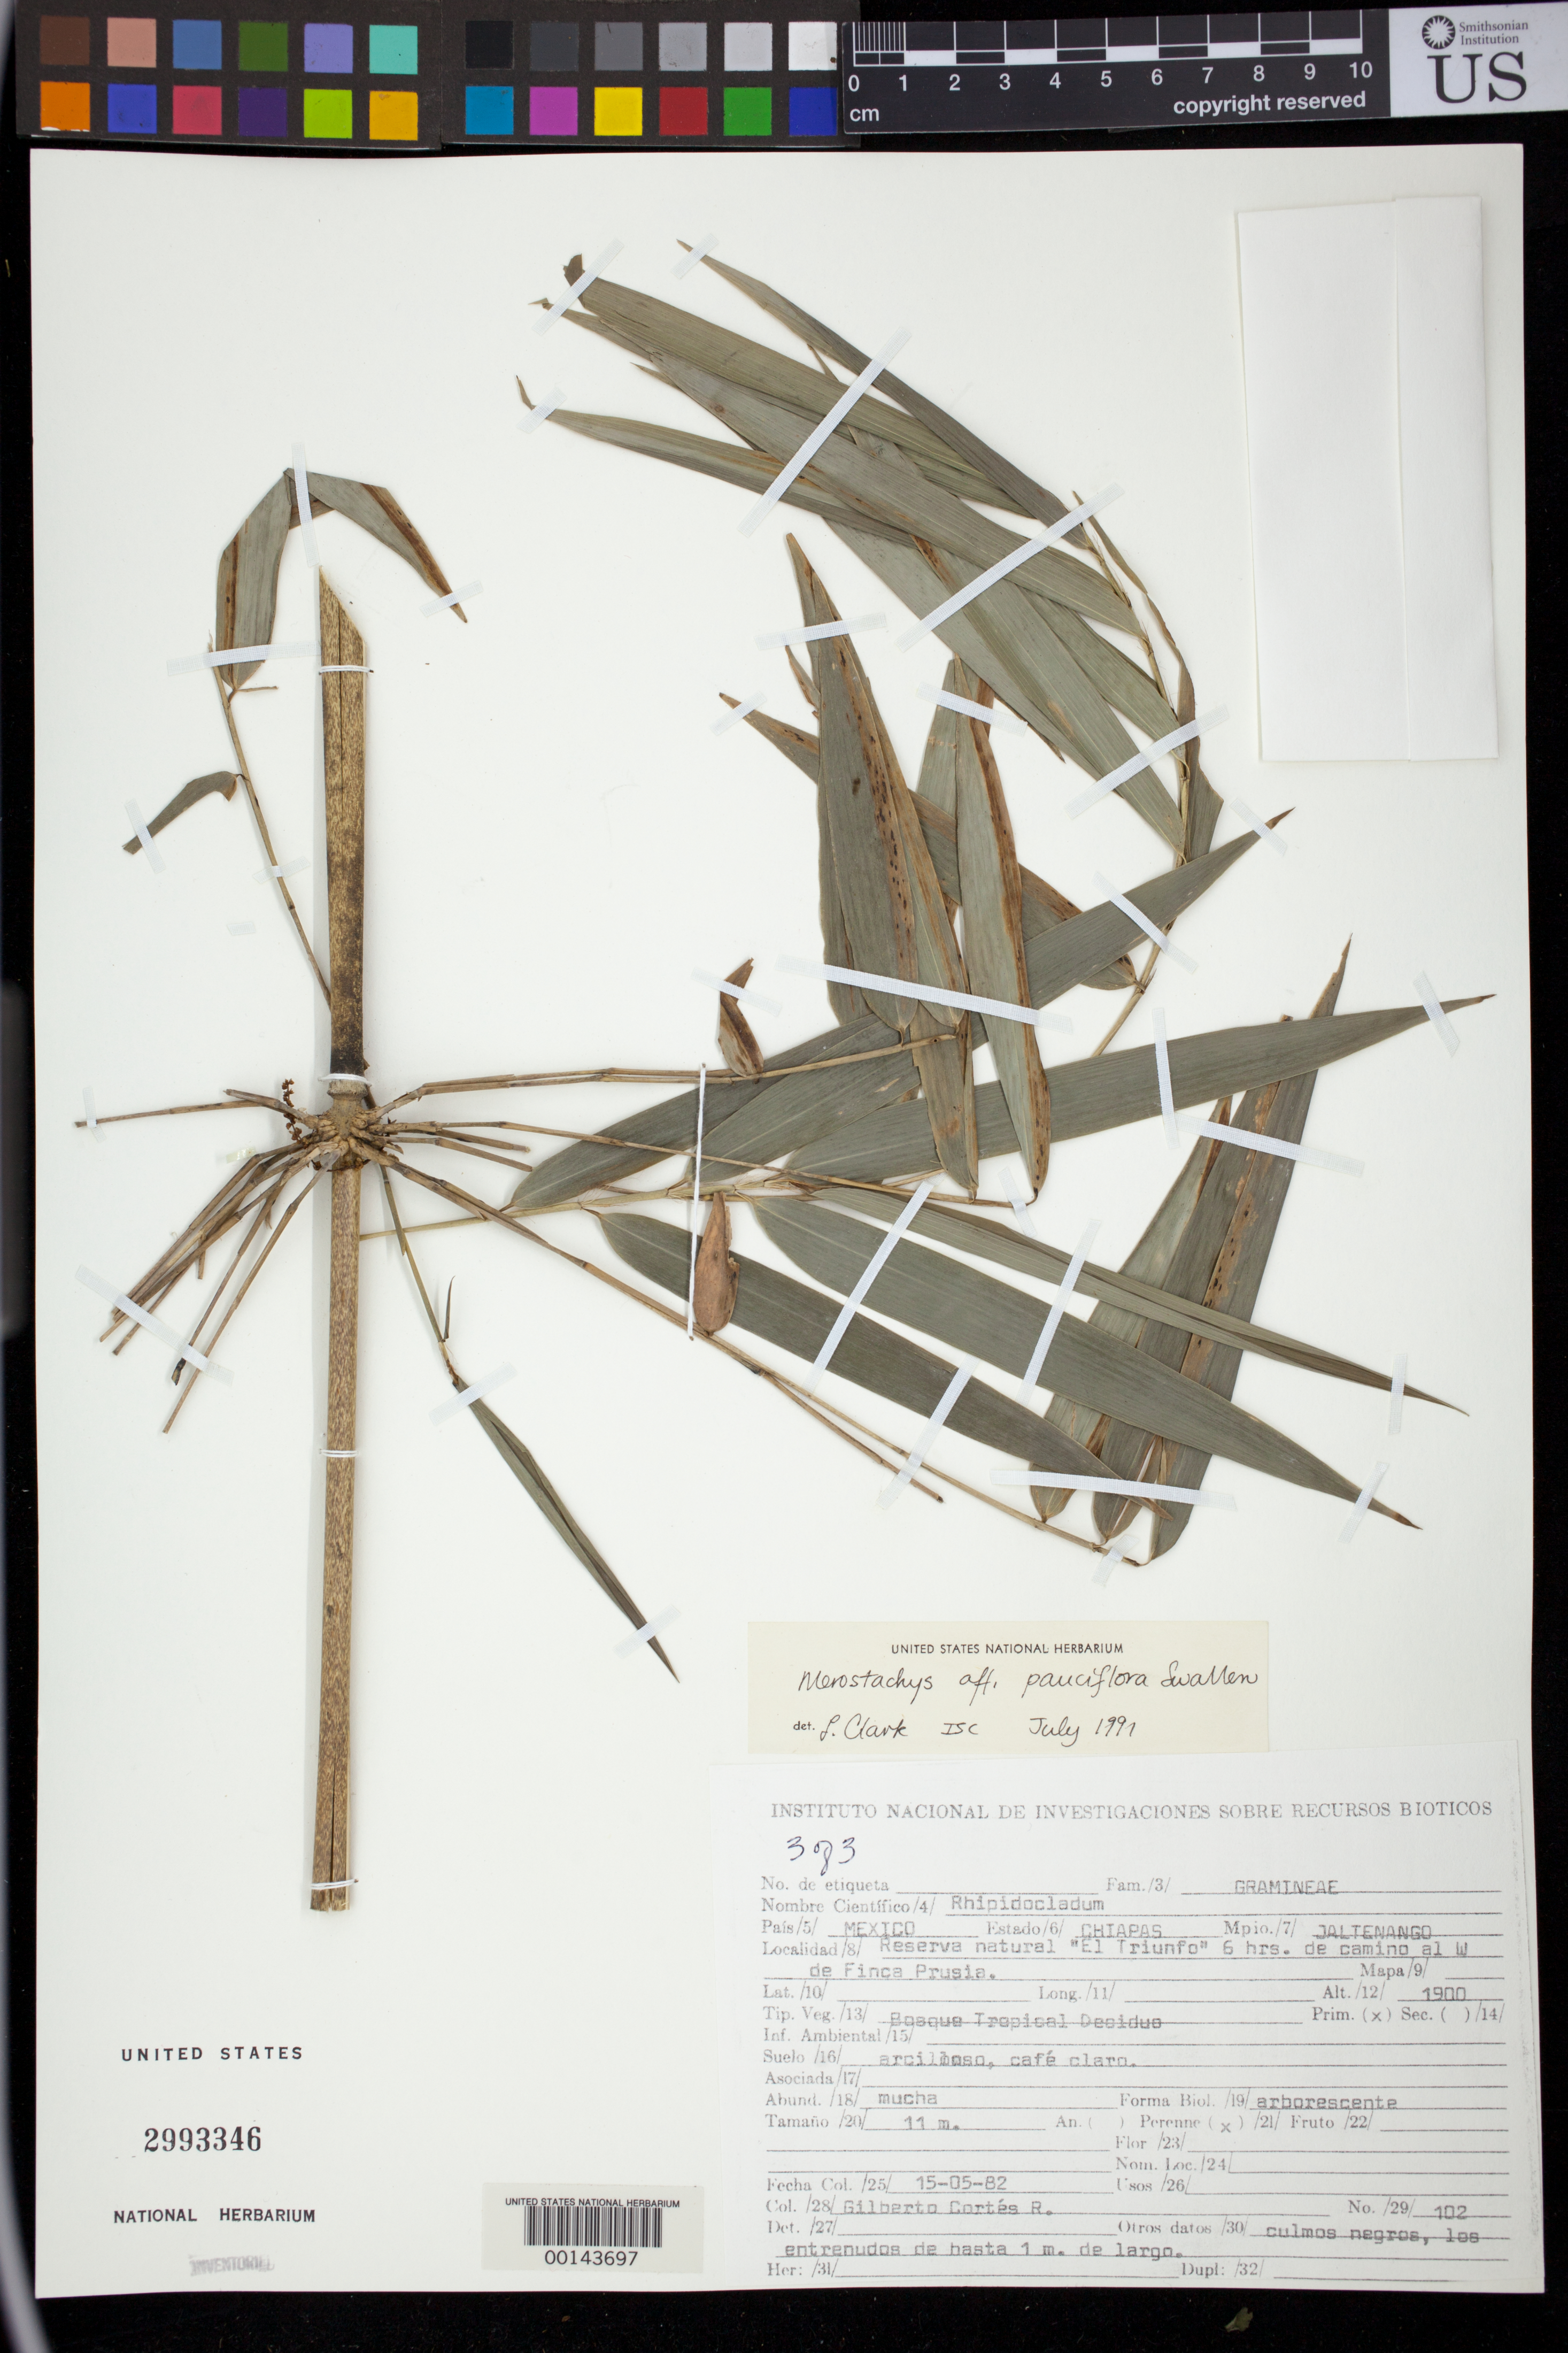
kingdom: Plantae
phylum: Tracheophyta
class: Liliopsida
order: Poales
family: Poaceae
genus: Merostachys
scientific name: Merostachys sp.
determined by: Vinicius-Silva, R.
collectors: G. Cortés R.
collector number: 102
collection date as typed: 15 May 1982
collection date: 1982-05-15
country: Mexico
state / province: Chiapas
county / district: Jaltenango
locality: Reserva Natural "El Triunfo" 6 hrs de camino al W de Finca Prusia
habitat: Bosque tropical deciduo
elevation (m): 1900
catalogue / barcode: US 2993346